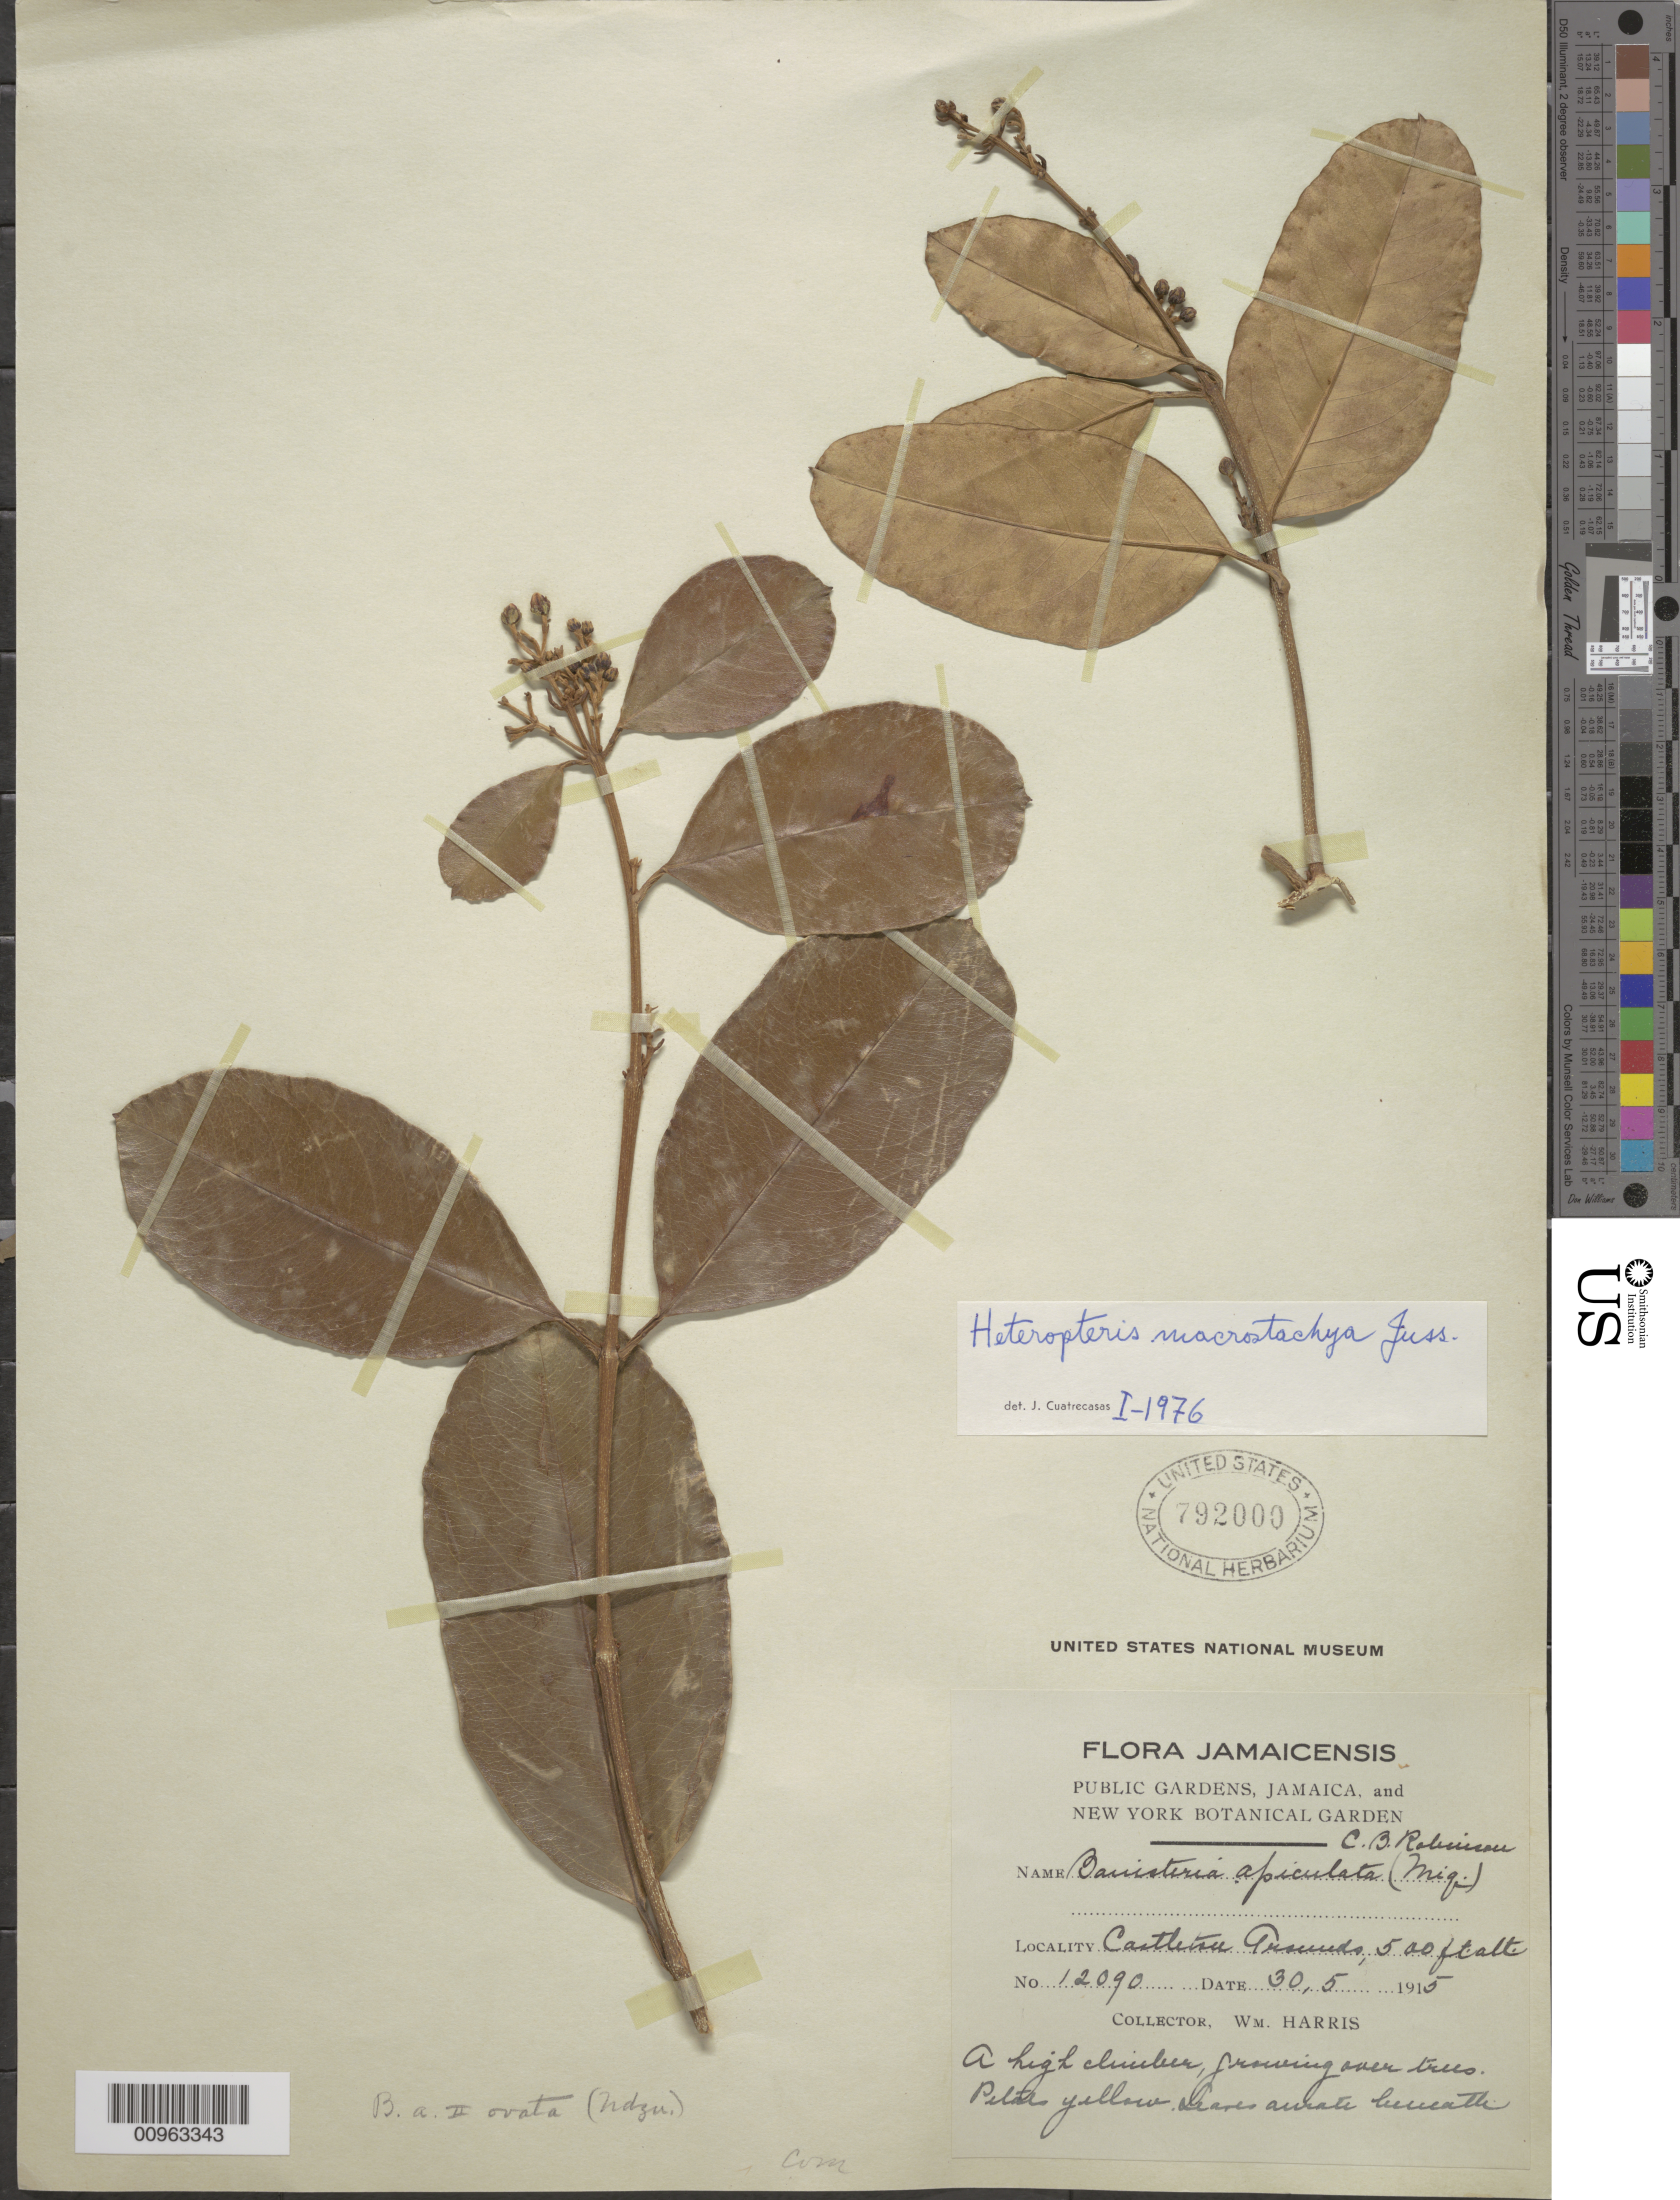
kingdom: Plantae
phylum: Tracheophyta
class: Magnoliopsida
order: Malpighiales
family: Malpighiaceae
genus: Heteropterys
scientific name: Heteropterys macrostachya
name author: A. Juss.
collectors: W. H. Harris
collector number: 12090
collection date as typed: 30 May 1915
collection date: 1915-05-30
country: Jamaica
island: Jamaica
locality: Castleton Grounds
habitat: Growing over trees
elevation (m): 152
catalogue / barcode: US 792000